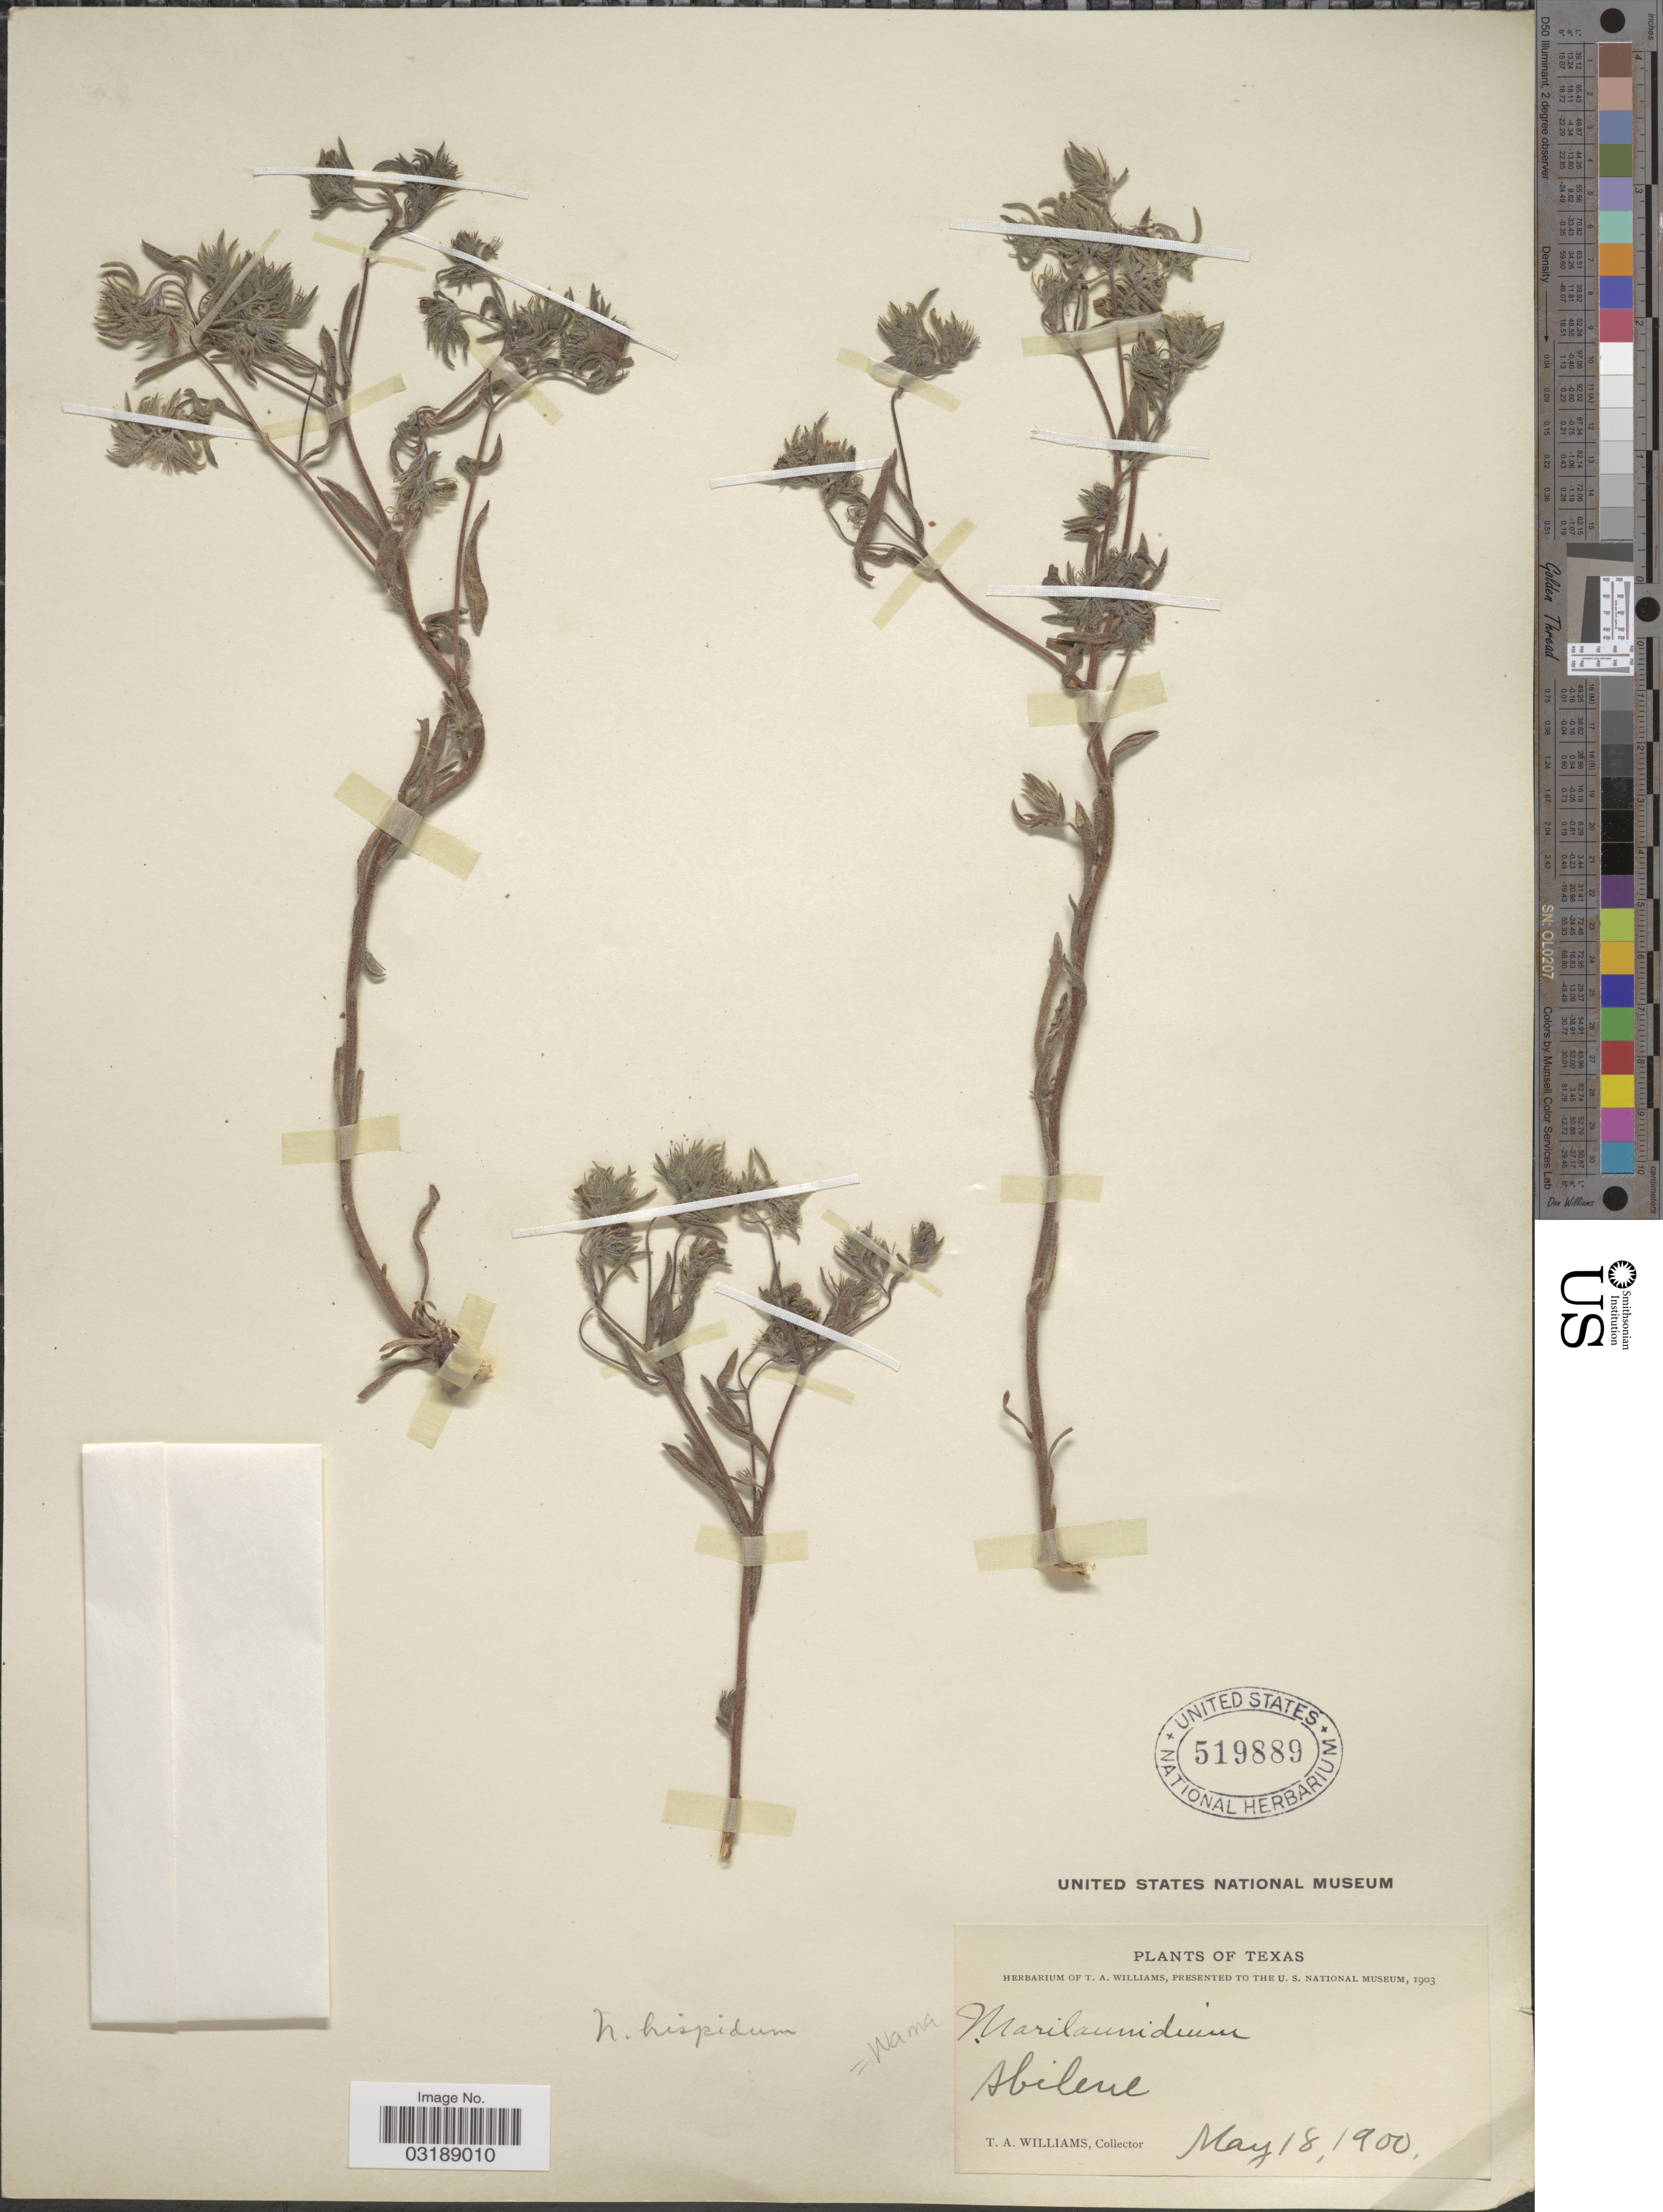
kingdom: Plantae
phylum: Tracheophyta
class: Magnoliopsida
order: Boraginales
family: Namaceae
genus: Nama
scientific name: Nama hispida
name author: A. Gray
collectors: T. Williams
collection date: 1900-05-18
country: United States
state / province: Texas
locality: Abilene.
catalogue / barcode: US 519889